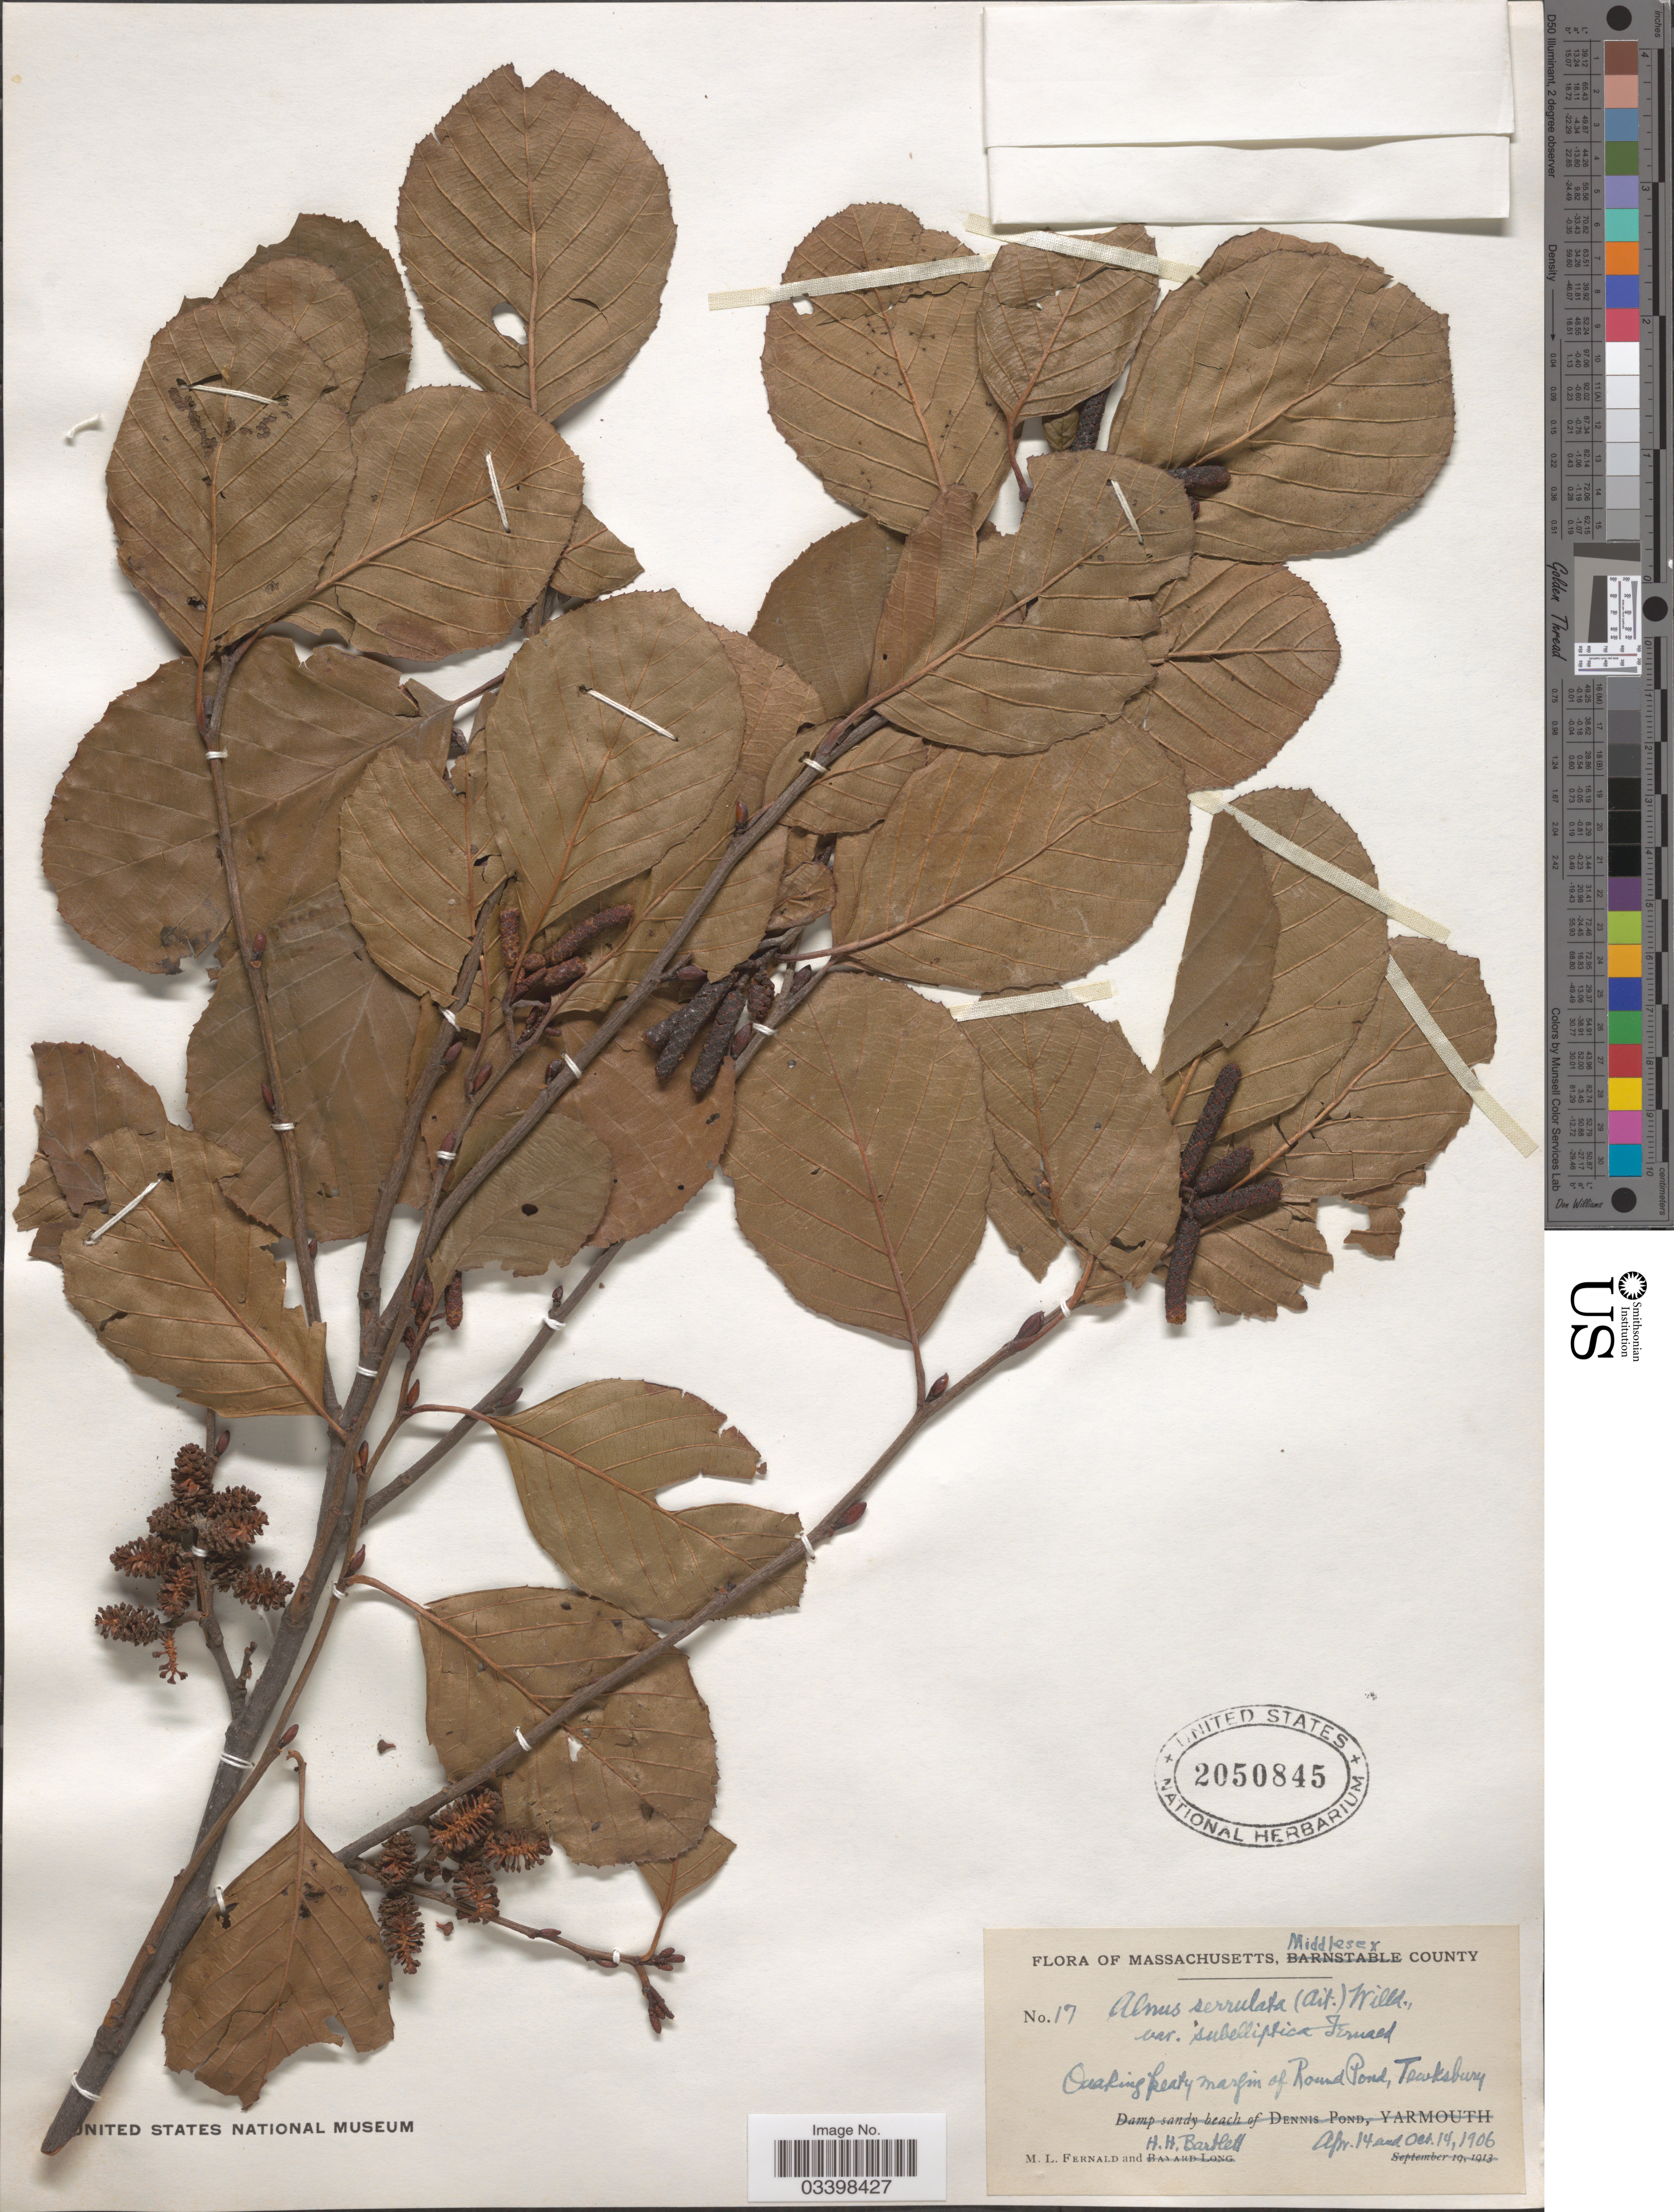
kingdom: Plantae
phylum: Tracheophyta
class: Magnoliopsida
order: Fagales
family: Betulaceae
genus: Alnus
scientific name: Alnus serrulata var. subelliptica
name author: Fernald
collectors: M. L. Fernald & H. H. Bartlett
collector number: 17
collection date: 1906-04-14/1906-10-14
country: United States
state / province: Massachusetts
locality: Middlesex County. Quaking peaty margin of Round Pond, Tewksbury.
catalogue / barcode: US 2050845